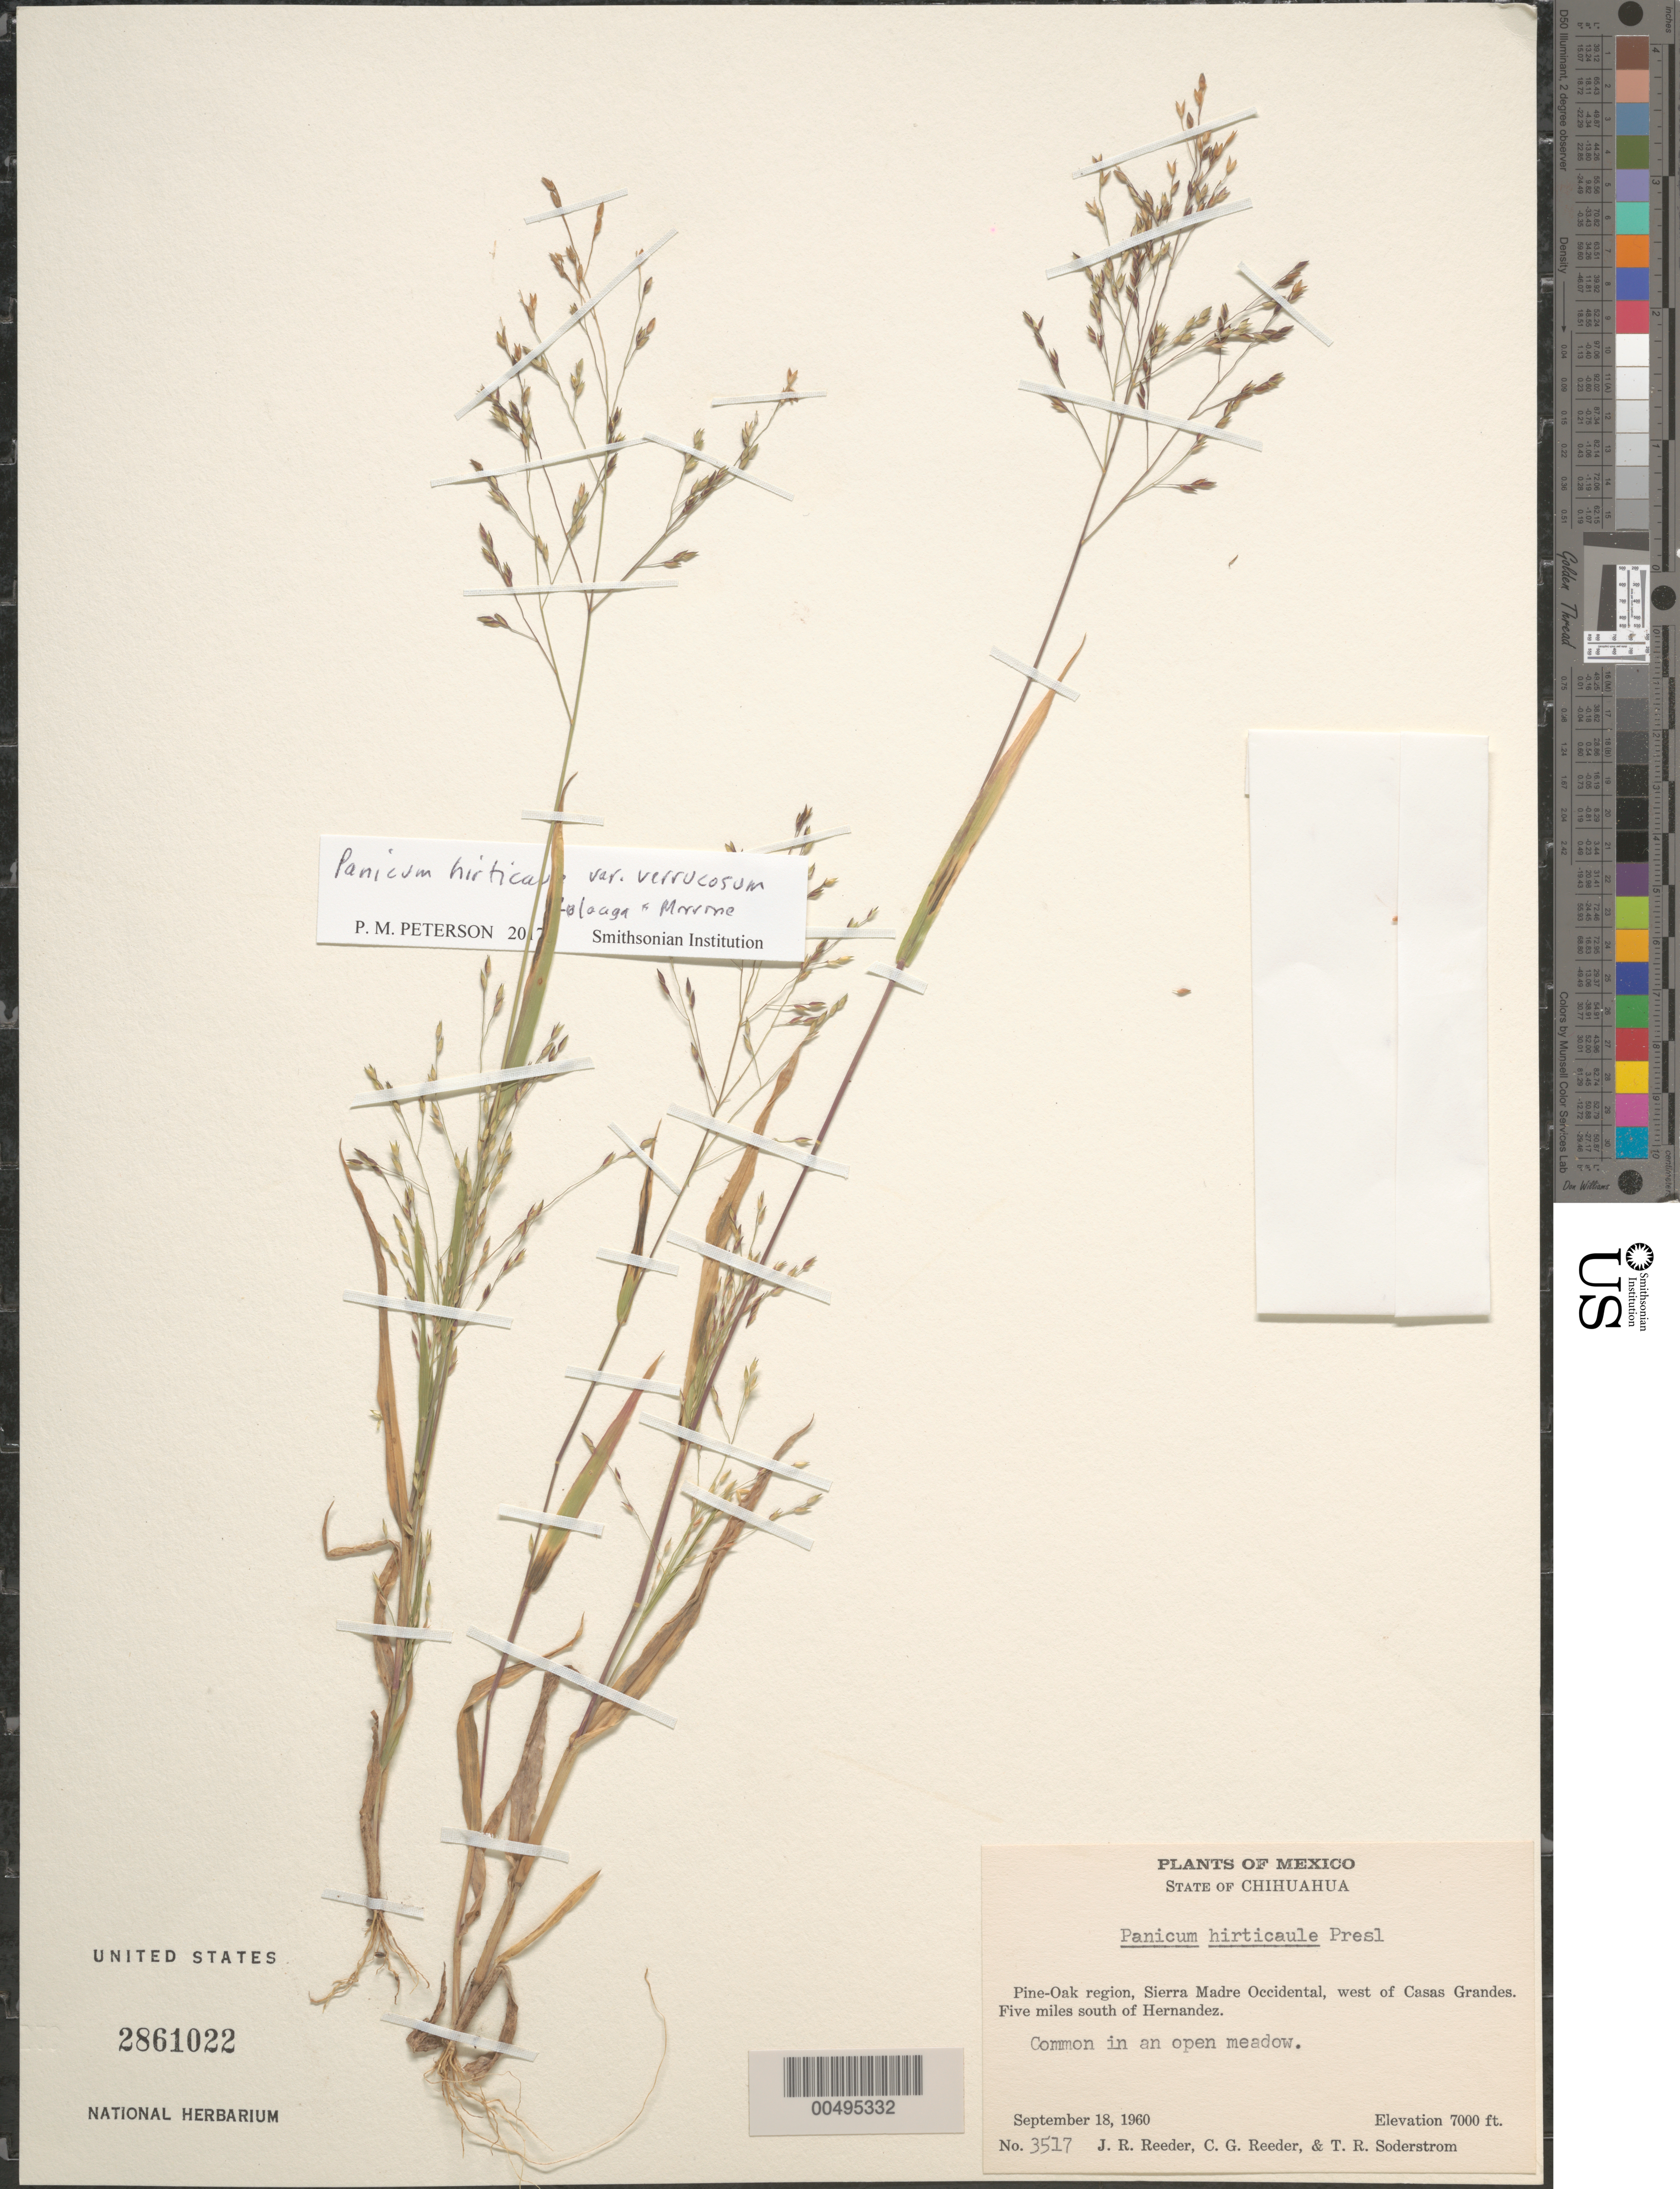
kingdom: Plantae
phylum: Tracheophyta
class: Liliopsida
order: Poales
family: Poaceae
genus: Panicum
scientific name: Panicum hirticaule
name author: J. Presl in C. Presl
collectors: J. R. Reeder, C. G. Reeder & T. R. Soderstrom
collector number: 3517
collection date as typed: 18 Sep 1960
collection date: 1960-09-18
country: Mexico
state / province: Chihuahua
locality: Sierra Madre Occidental, W of Casa Grandes, 5 mi S of Hernandez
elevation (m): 2134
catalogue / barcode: US 2861022